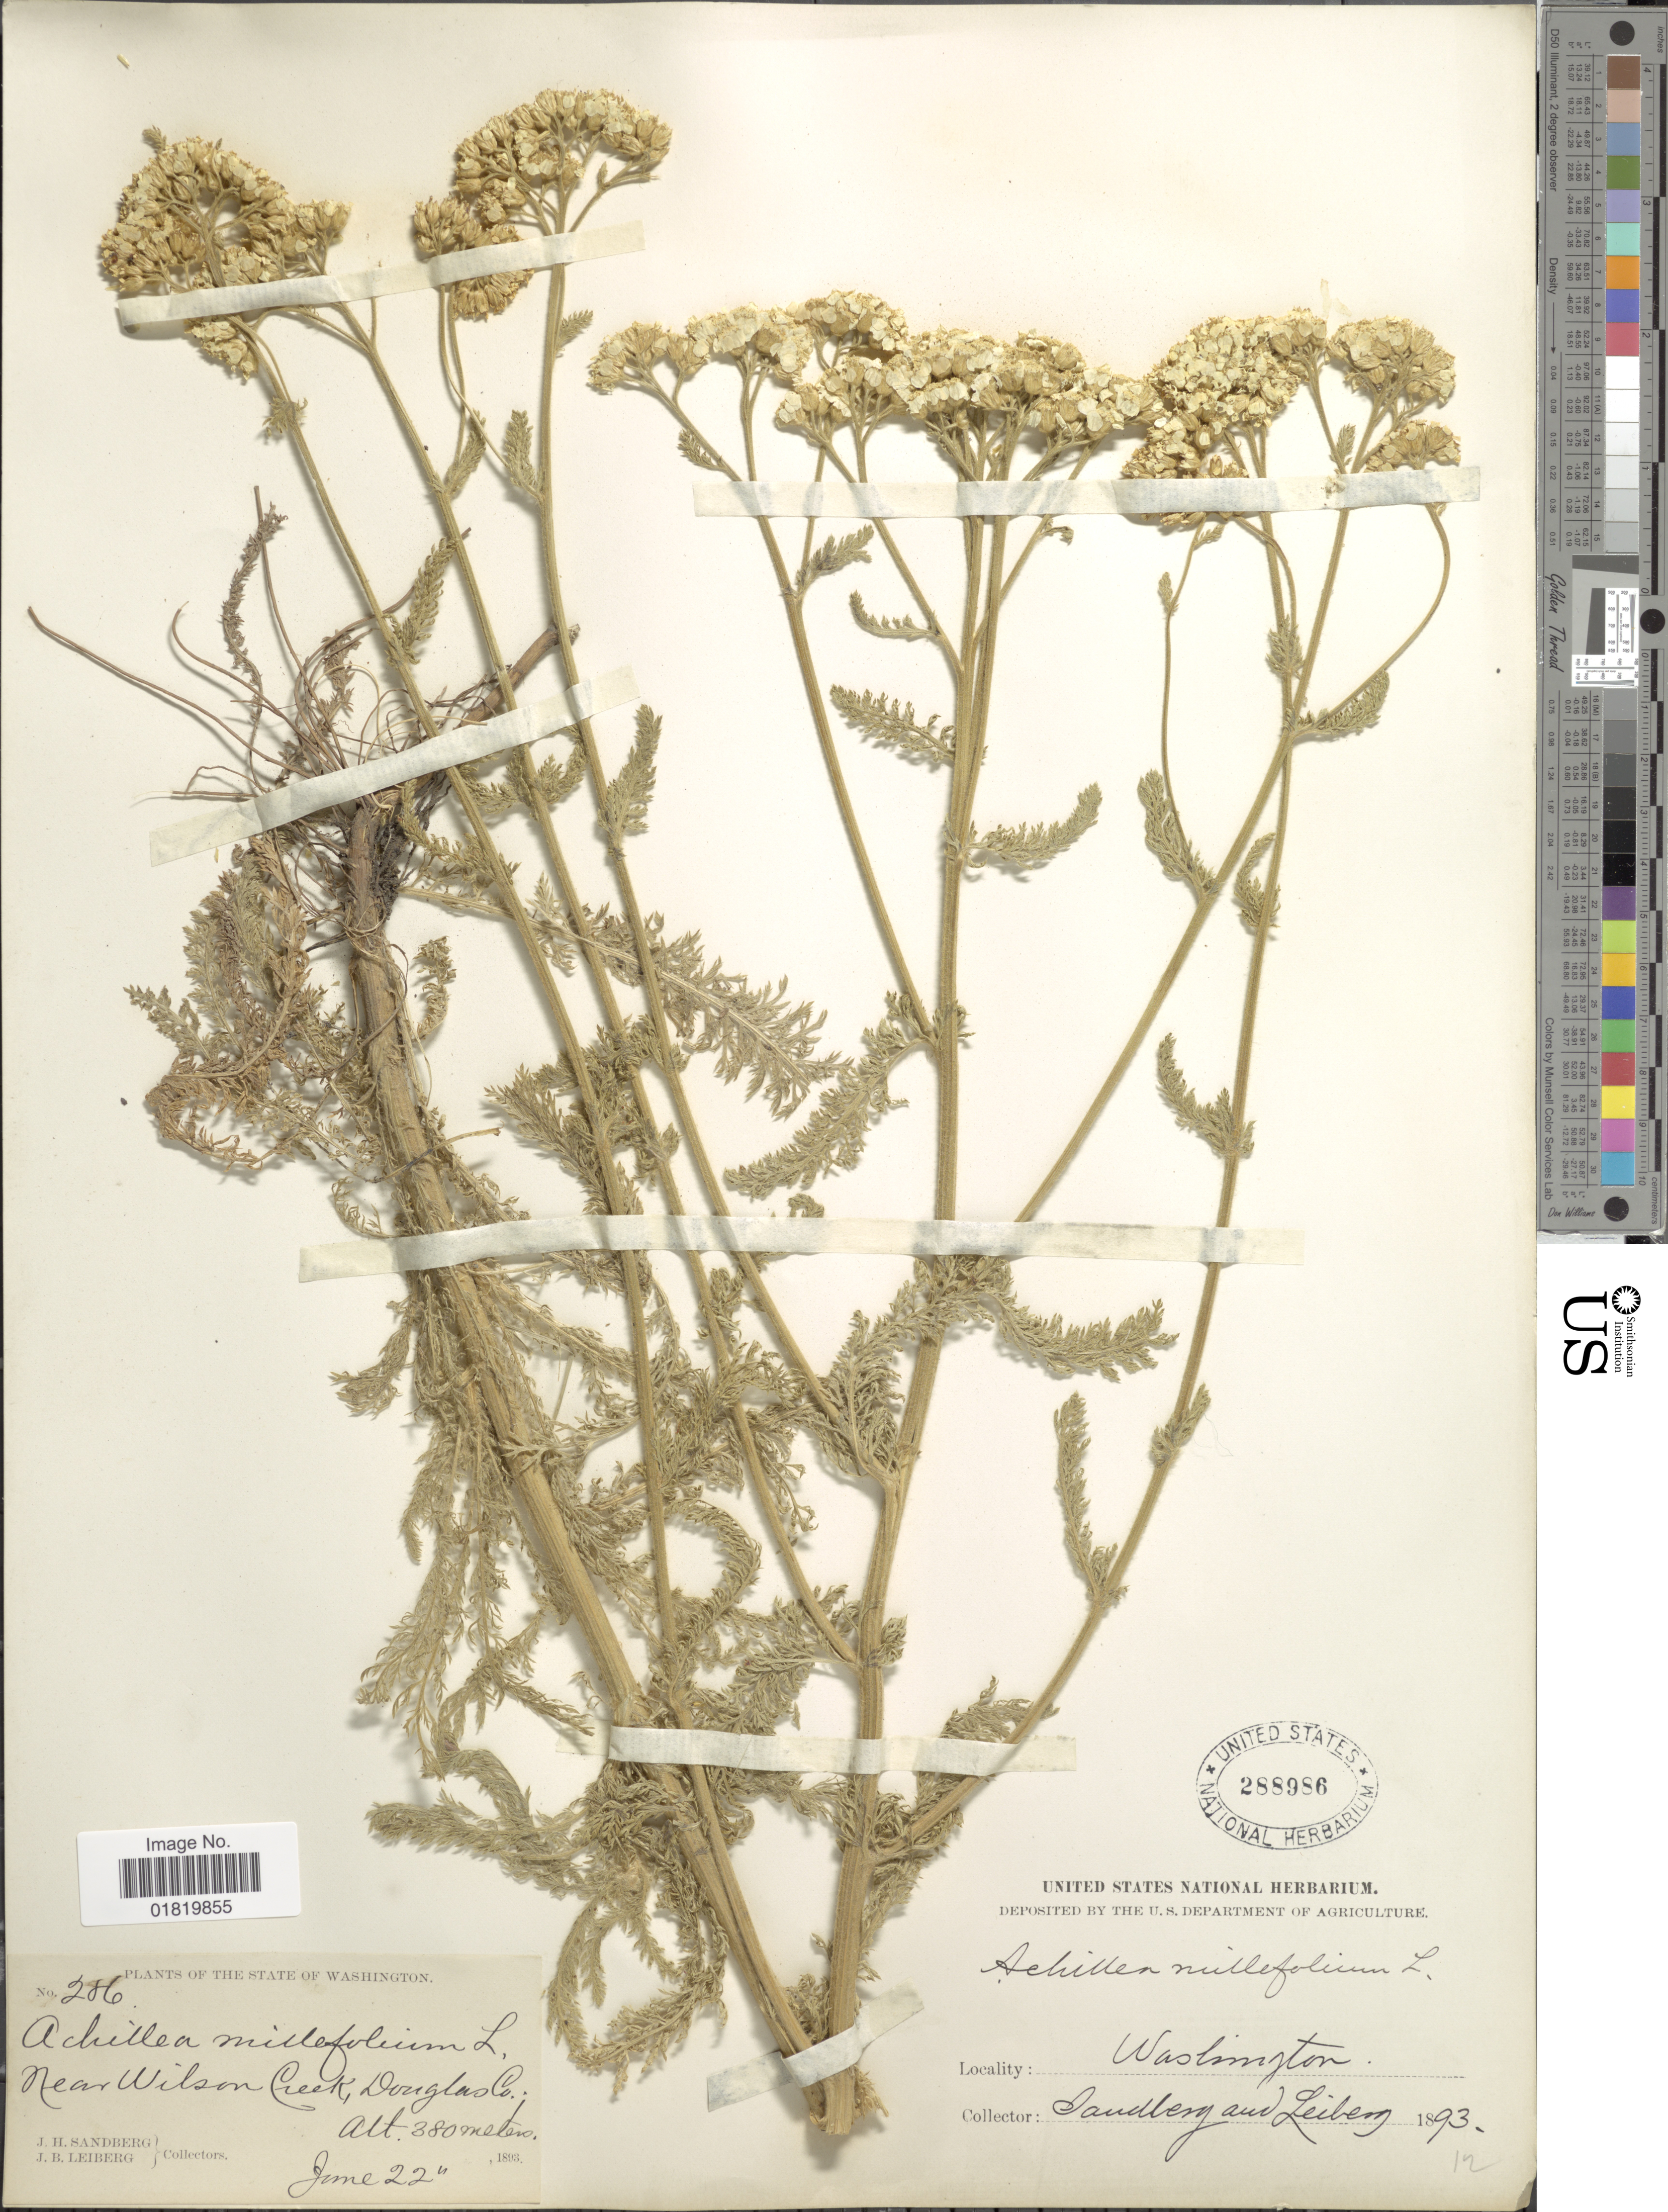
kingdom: Plantae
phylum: Tracheophyta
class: Magnoliopsida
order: Asterales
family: Asteraceae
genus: Achillea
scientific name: Achillea californica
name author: Pollard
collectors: J. H. Sandberg & J. B. Leiberg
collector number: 286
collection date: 1893-06-22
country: United States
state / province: Washington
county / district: Douglas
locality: Near Wilson Creek, Douglas Co.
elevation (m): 380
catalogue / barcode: US 288986